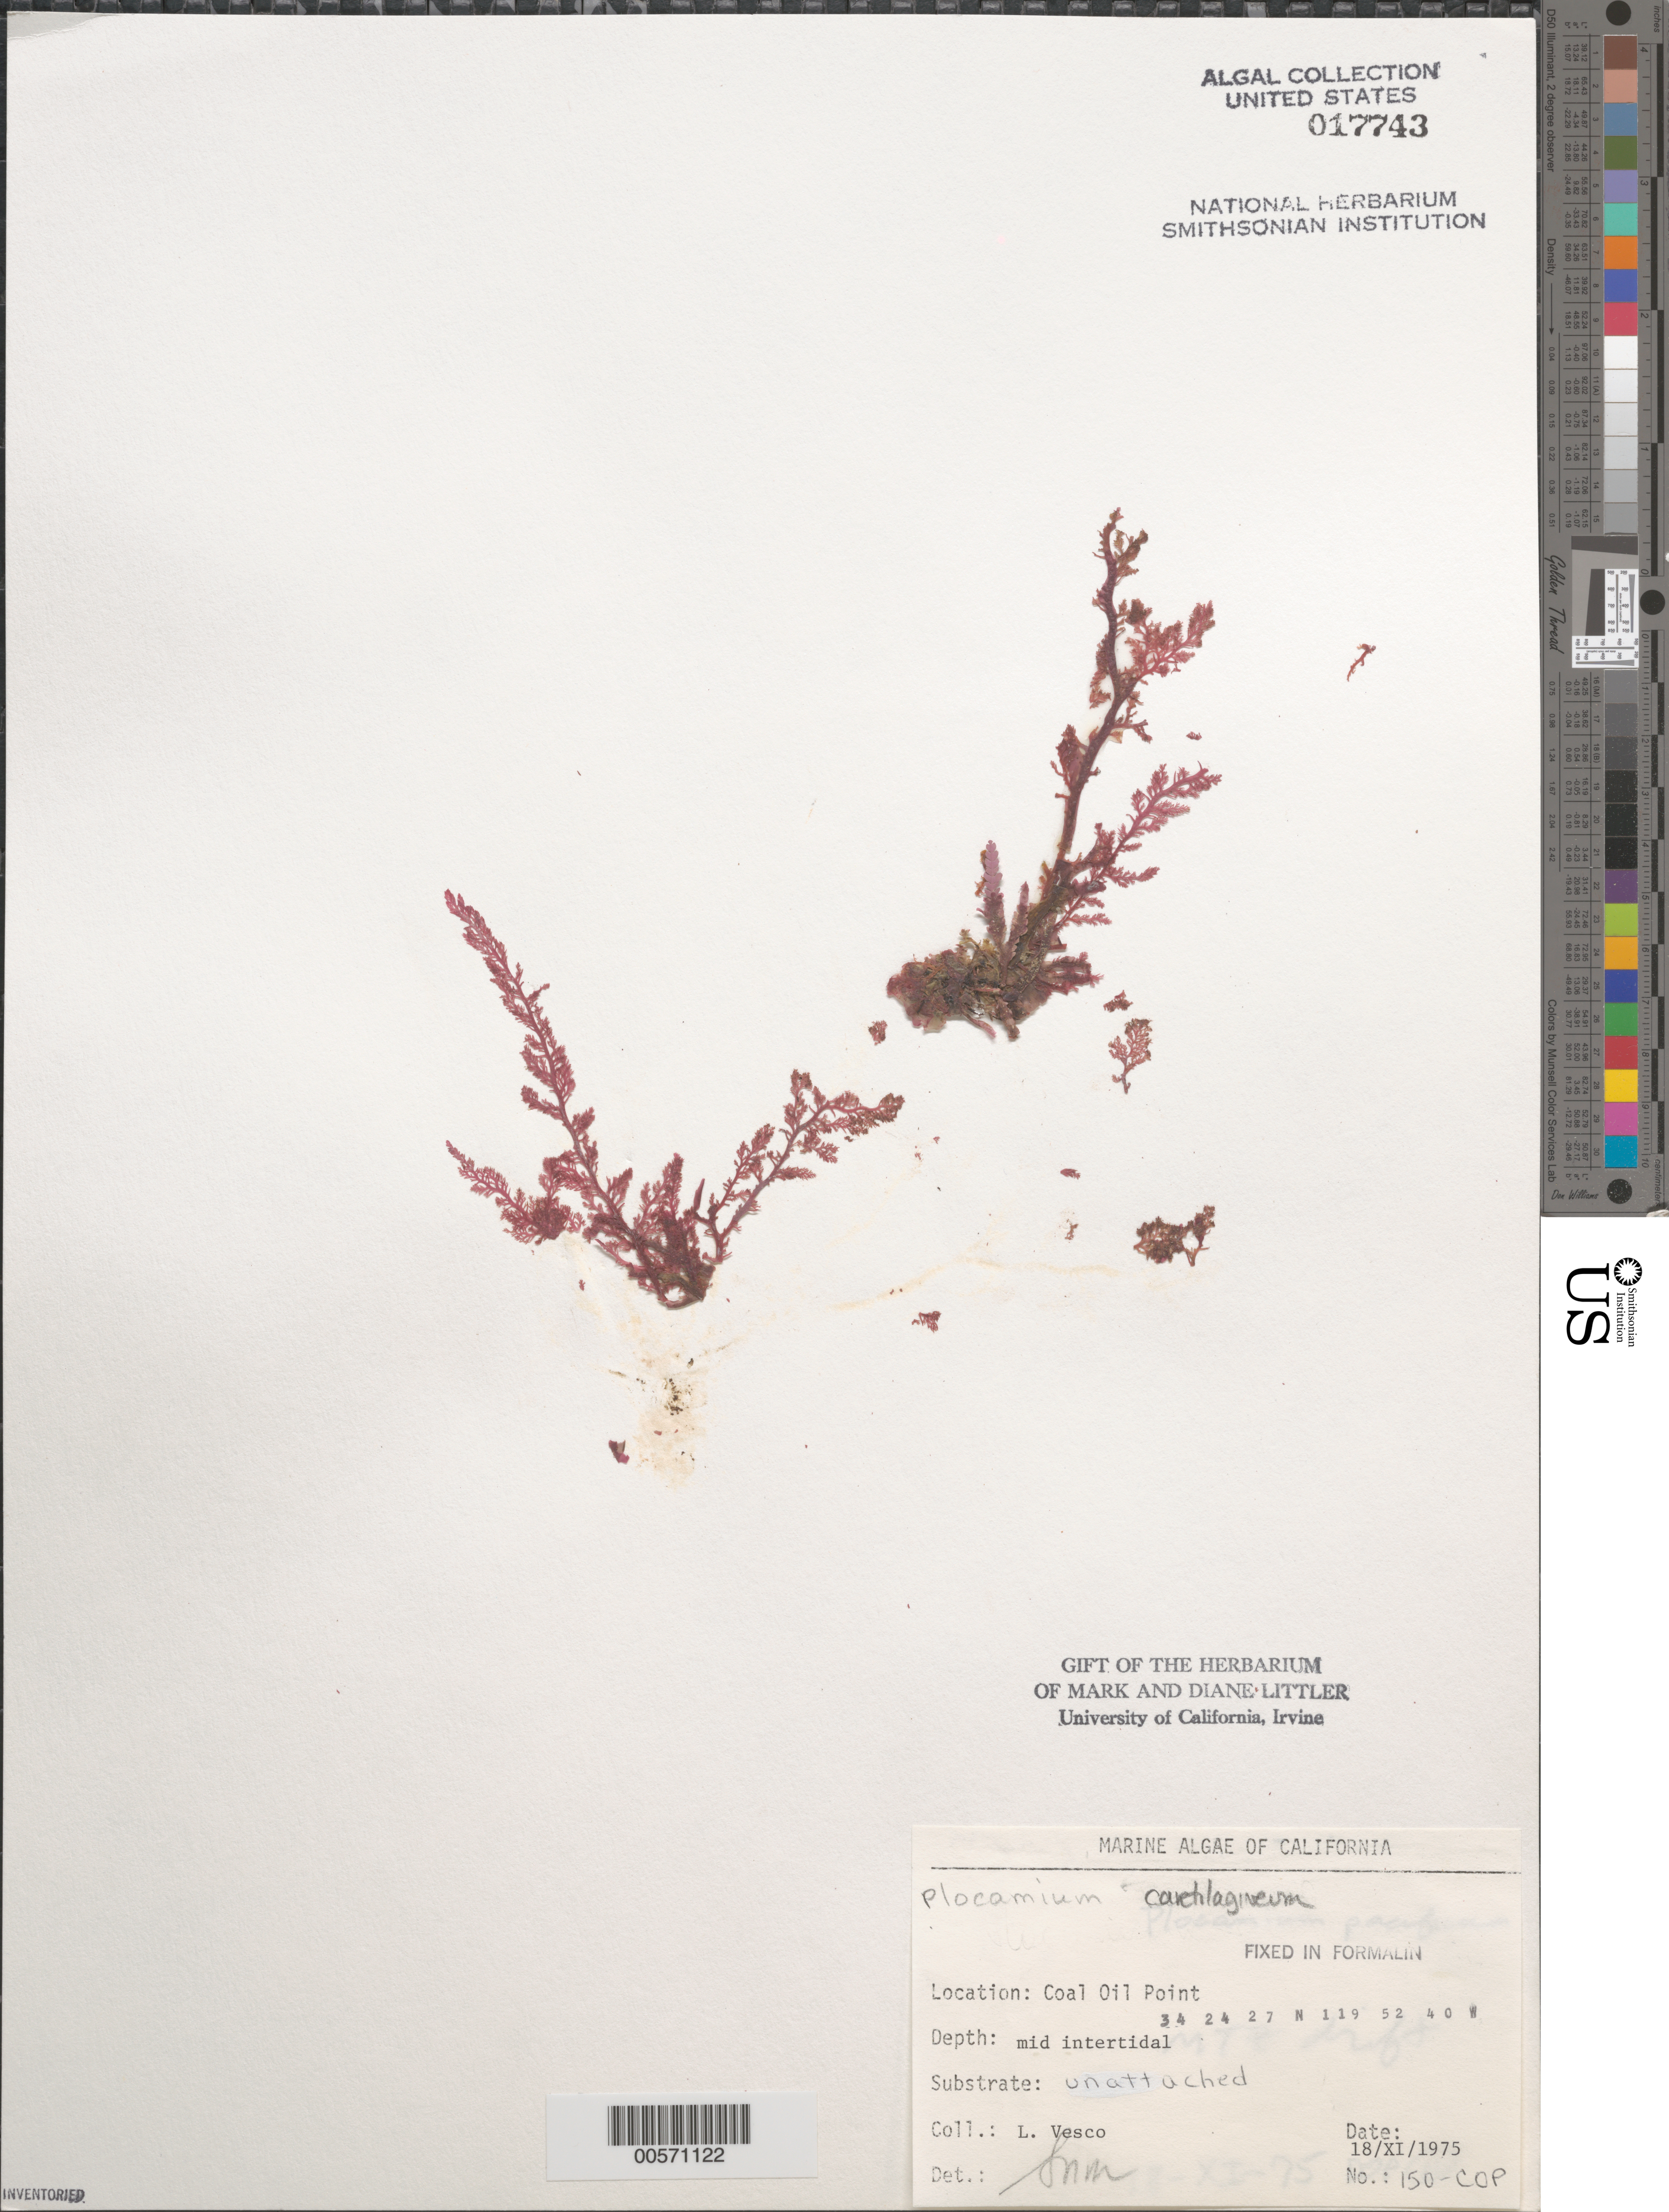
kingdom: Plantae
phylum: Rhodophyta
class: Florideophyceae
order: Plocamiales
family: Plocamiaceae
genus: Plocamium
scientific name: Plocamium cartilagineum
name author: (L.) P.S. Dixon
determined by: Murray, S. N.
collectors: L. Vesco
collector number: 150-cop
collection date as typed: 18 Nov 1975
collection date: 1975-11-18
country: United States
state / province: California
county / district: Santa Barbara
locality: Coal Oil Point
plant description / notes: BLM-SOCALBIGHT Rocky Intertidal Survey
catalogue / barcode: US 17743